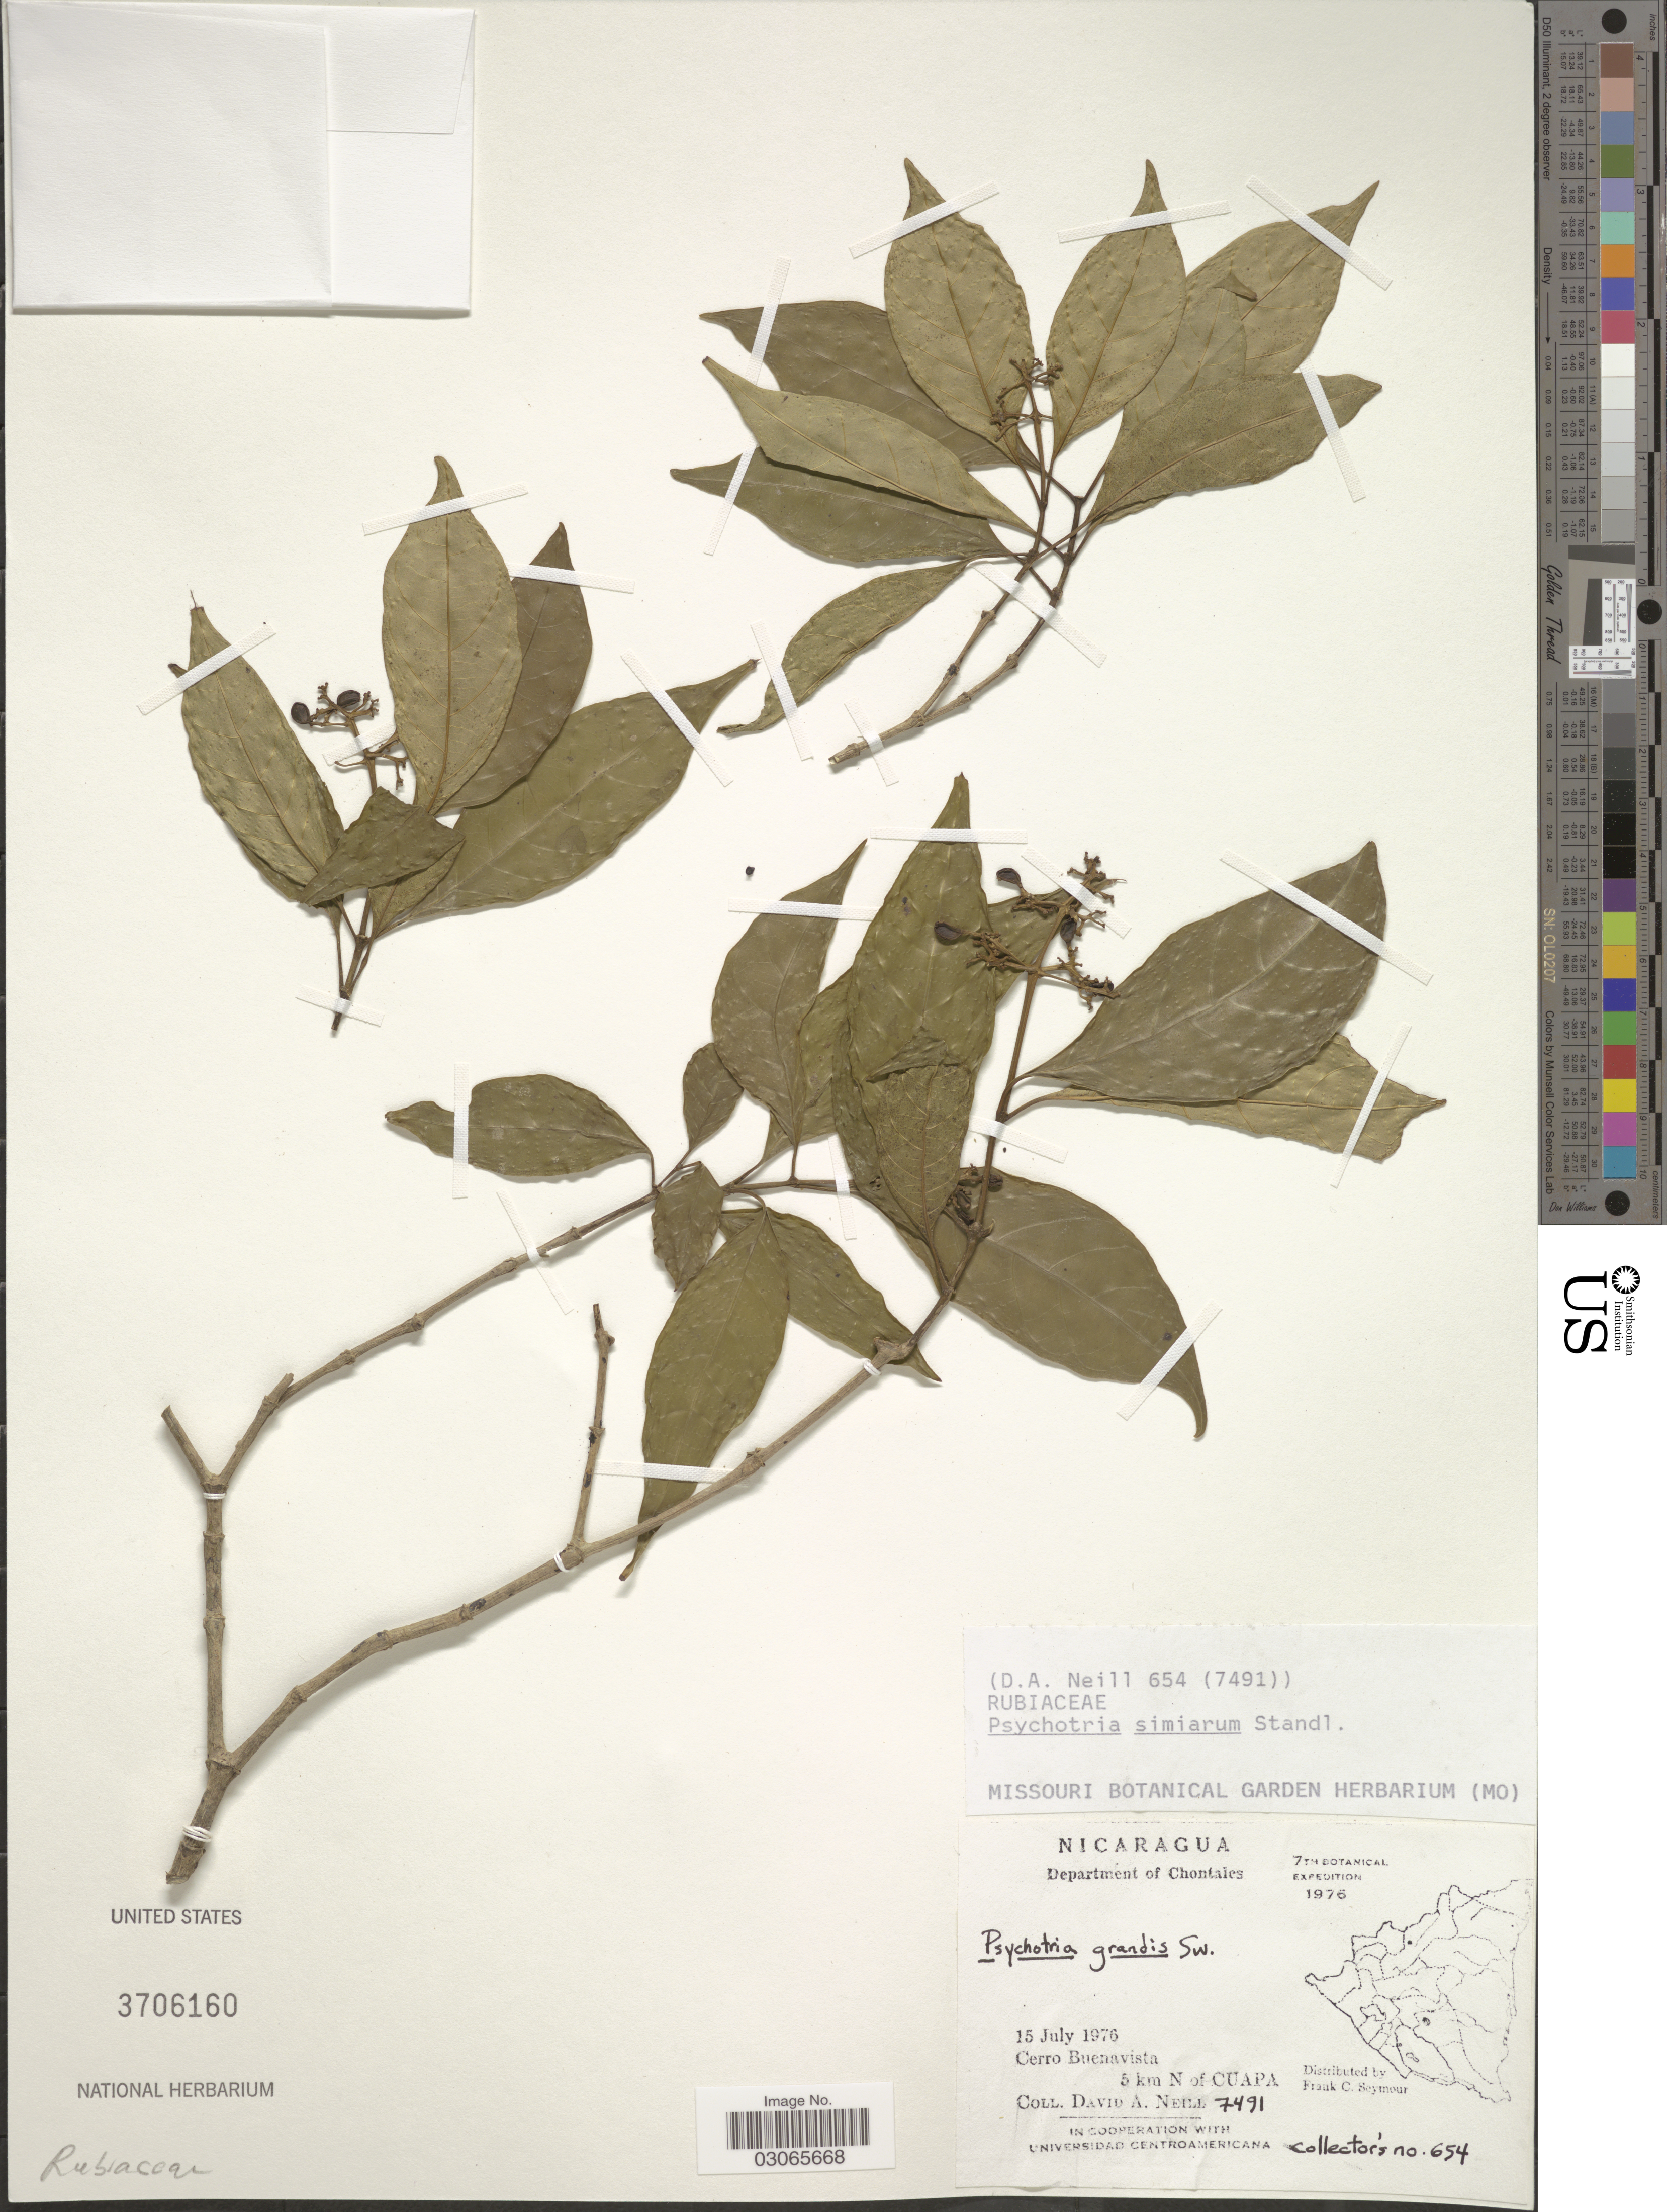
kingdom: Plantae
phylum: Tracheophyta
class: Magnoliopsida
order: Gentianales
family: Rubiaceae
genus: Psychotria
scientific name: Psychotria simiarum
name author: Standl.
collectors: D. A. Neill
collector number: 654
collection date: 1976-07-15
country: Nicaragua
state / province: Chontales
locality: Department of Chontales. Cerro Buenavista 5 km N of Cuapa.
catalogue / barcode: US 3706160